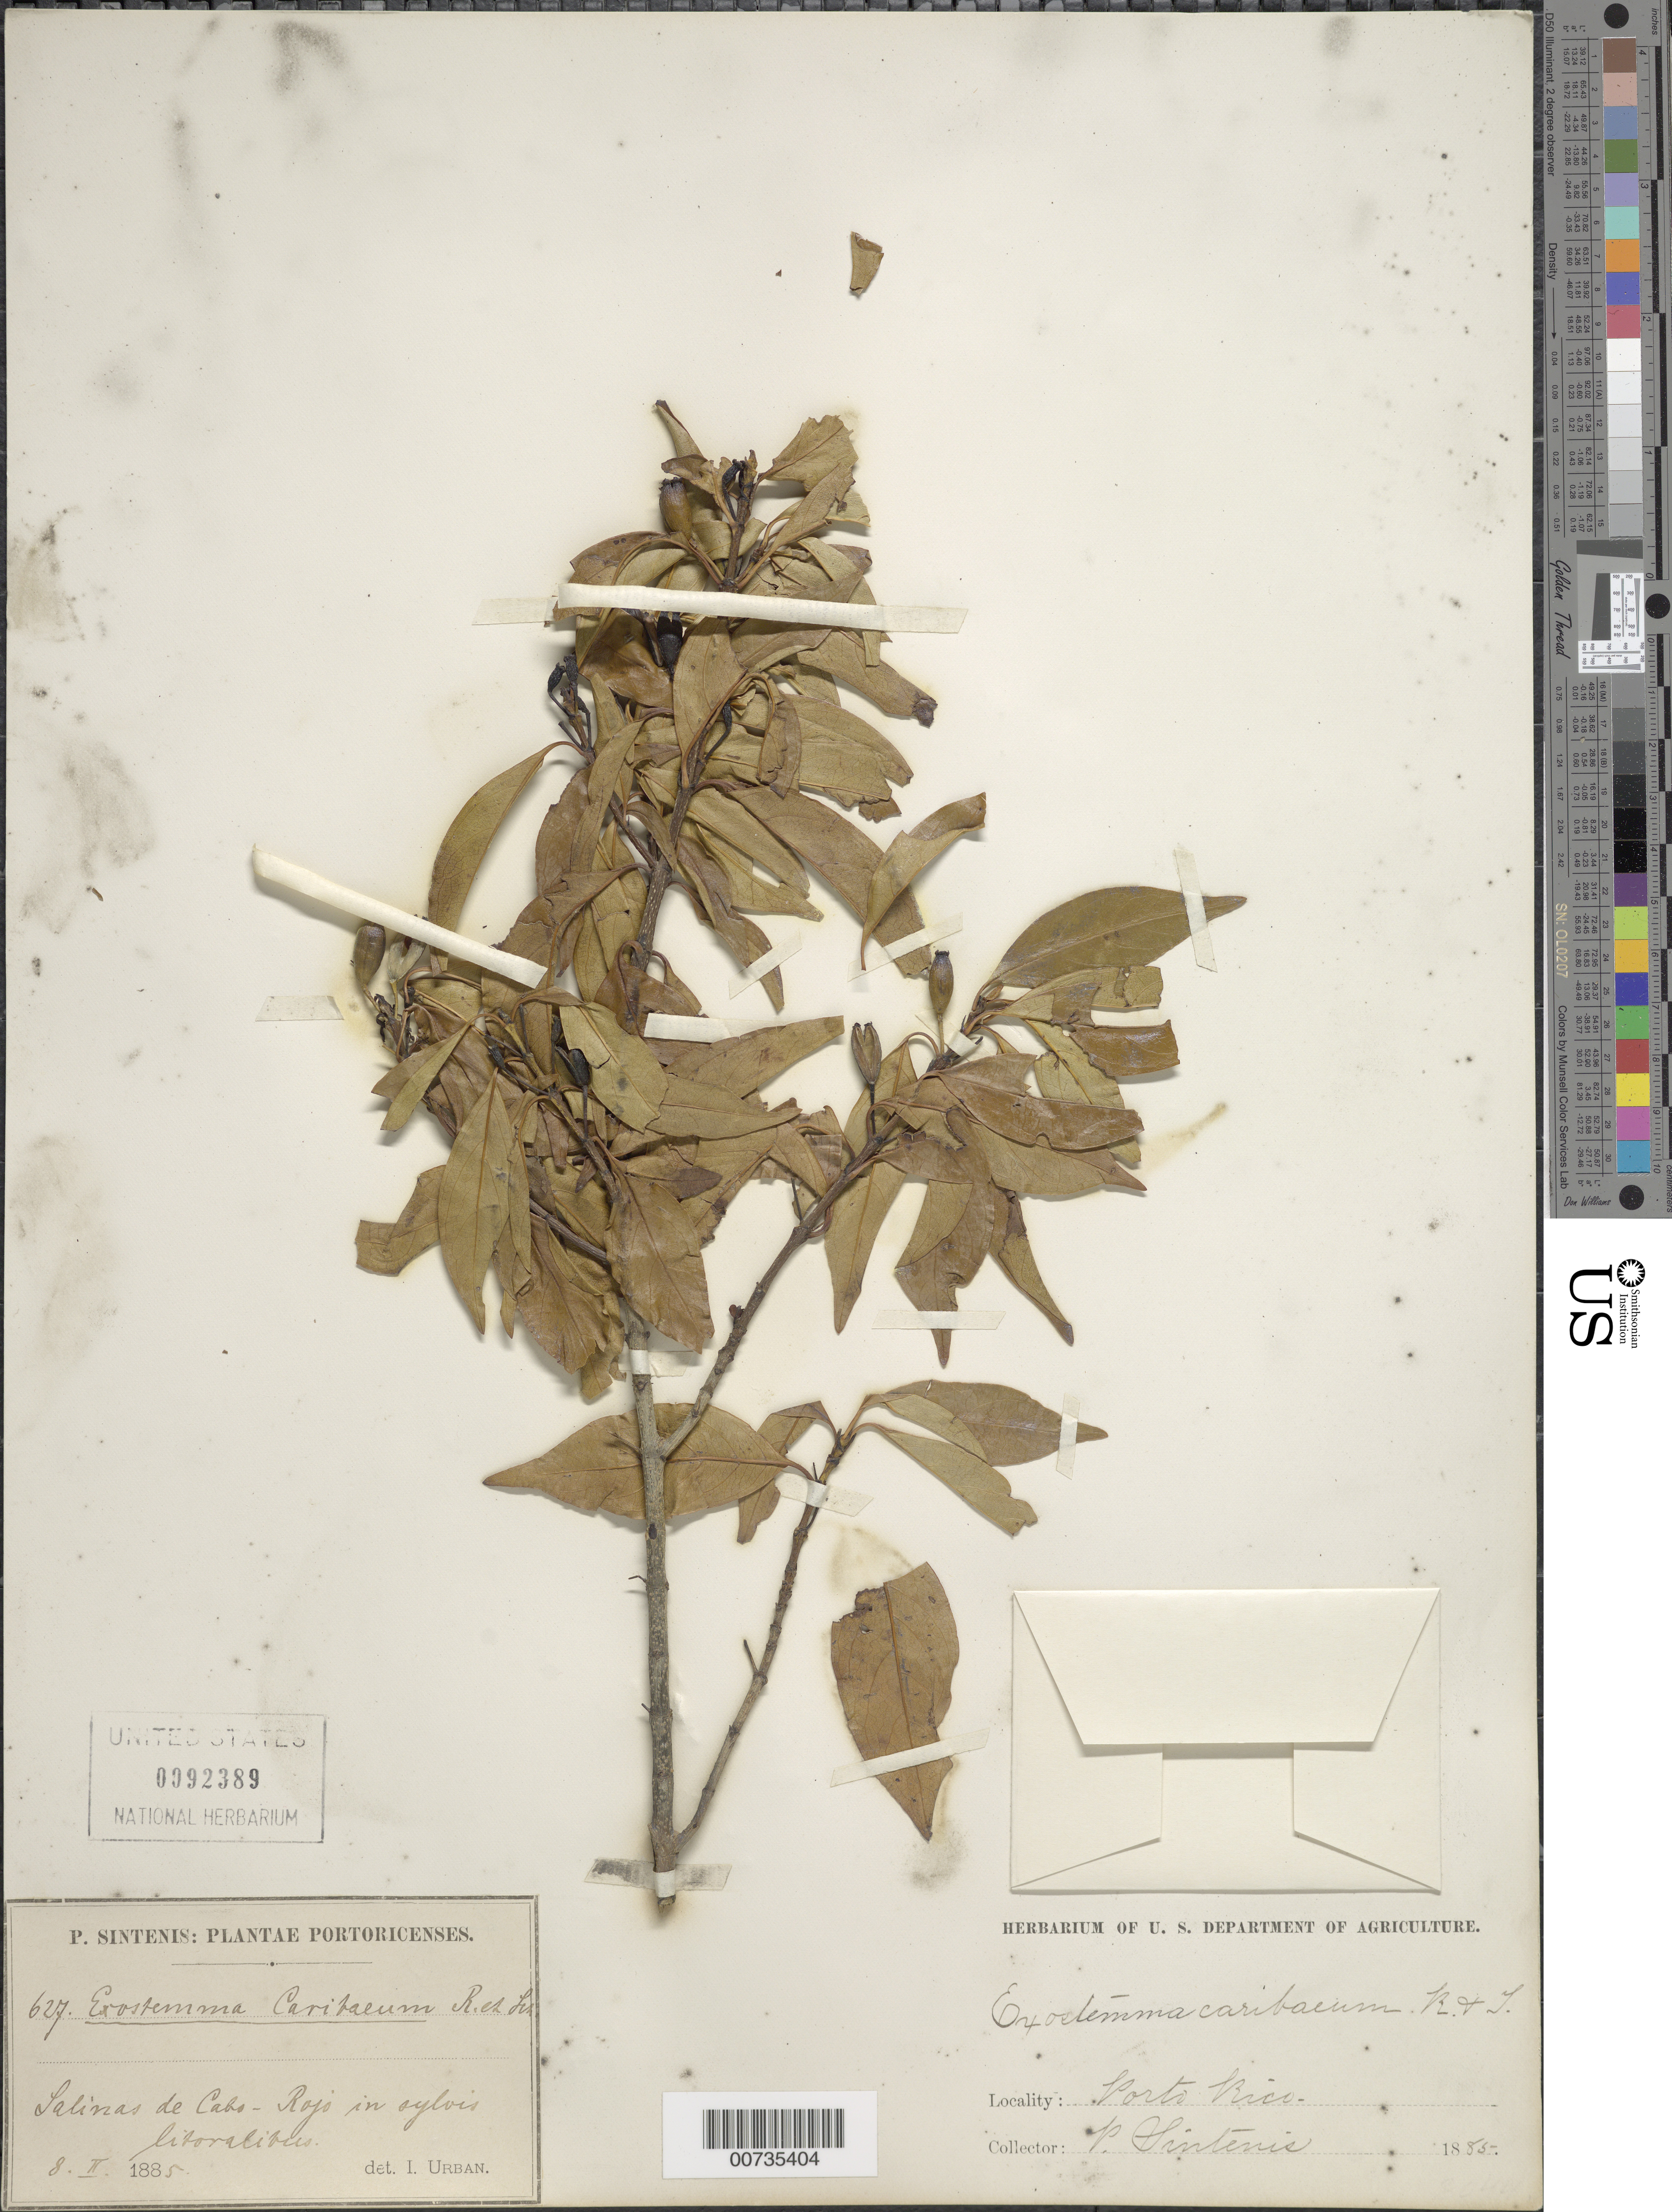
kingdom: Plantae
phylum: Tracheophyta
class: Magnoliopsida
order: Gentianales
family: Rubiaceae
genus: Exostema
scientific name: Exostema caribaeum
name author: (Jacq.) Roem. & Schult.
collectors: P. Sintenis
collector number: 627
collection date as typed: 08 Feb 1885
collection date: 1885-02-08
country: Puerto Rico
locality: Salinas de Cabo Rojo.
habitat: In sylvis litoralibus.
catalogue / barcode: US 92389